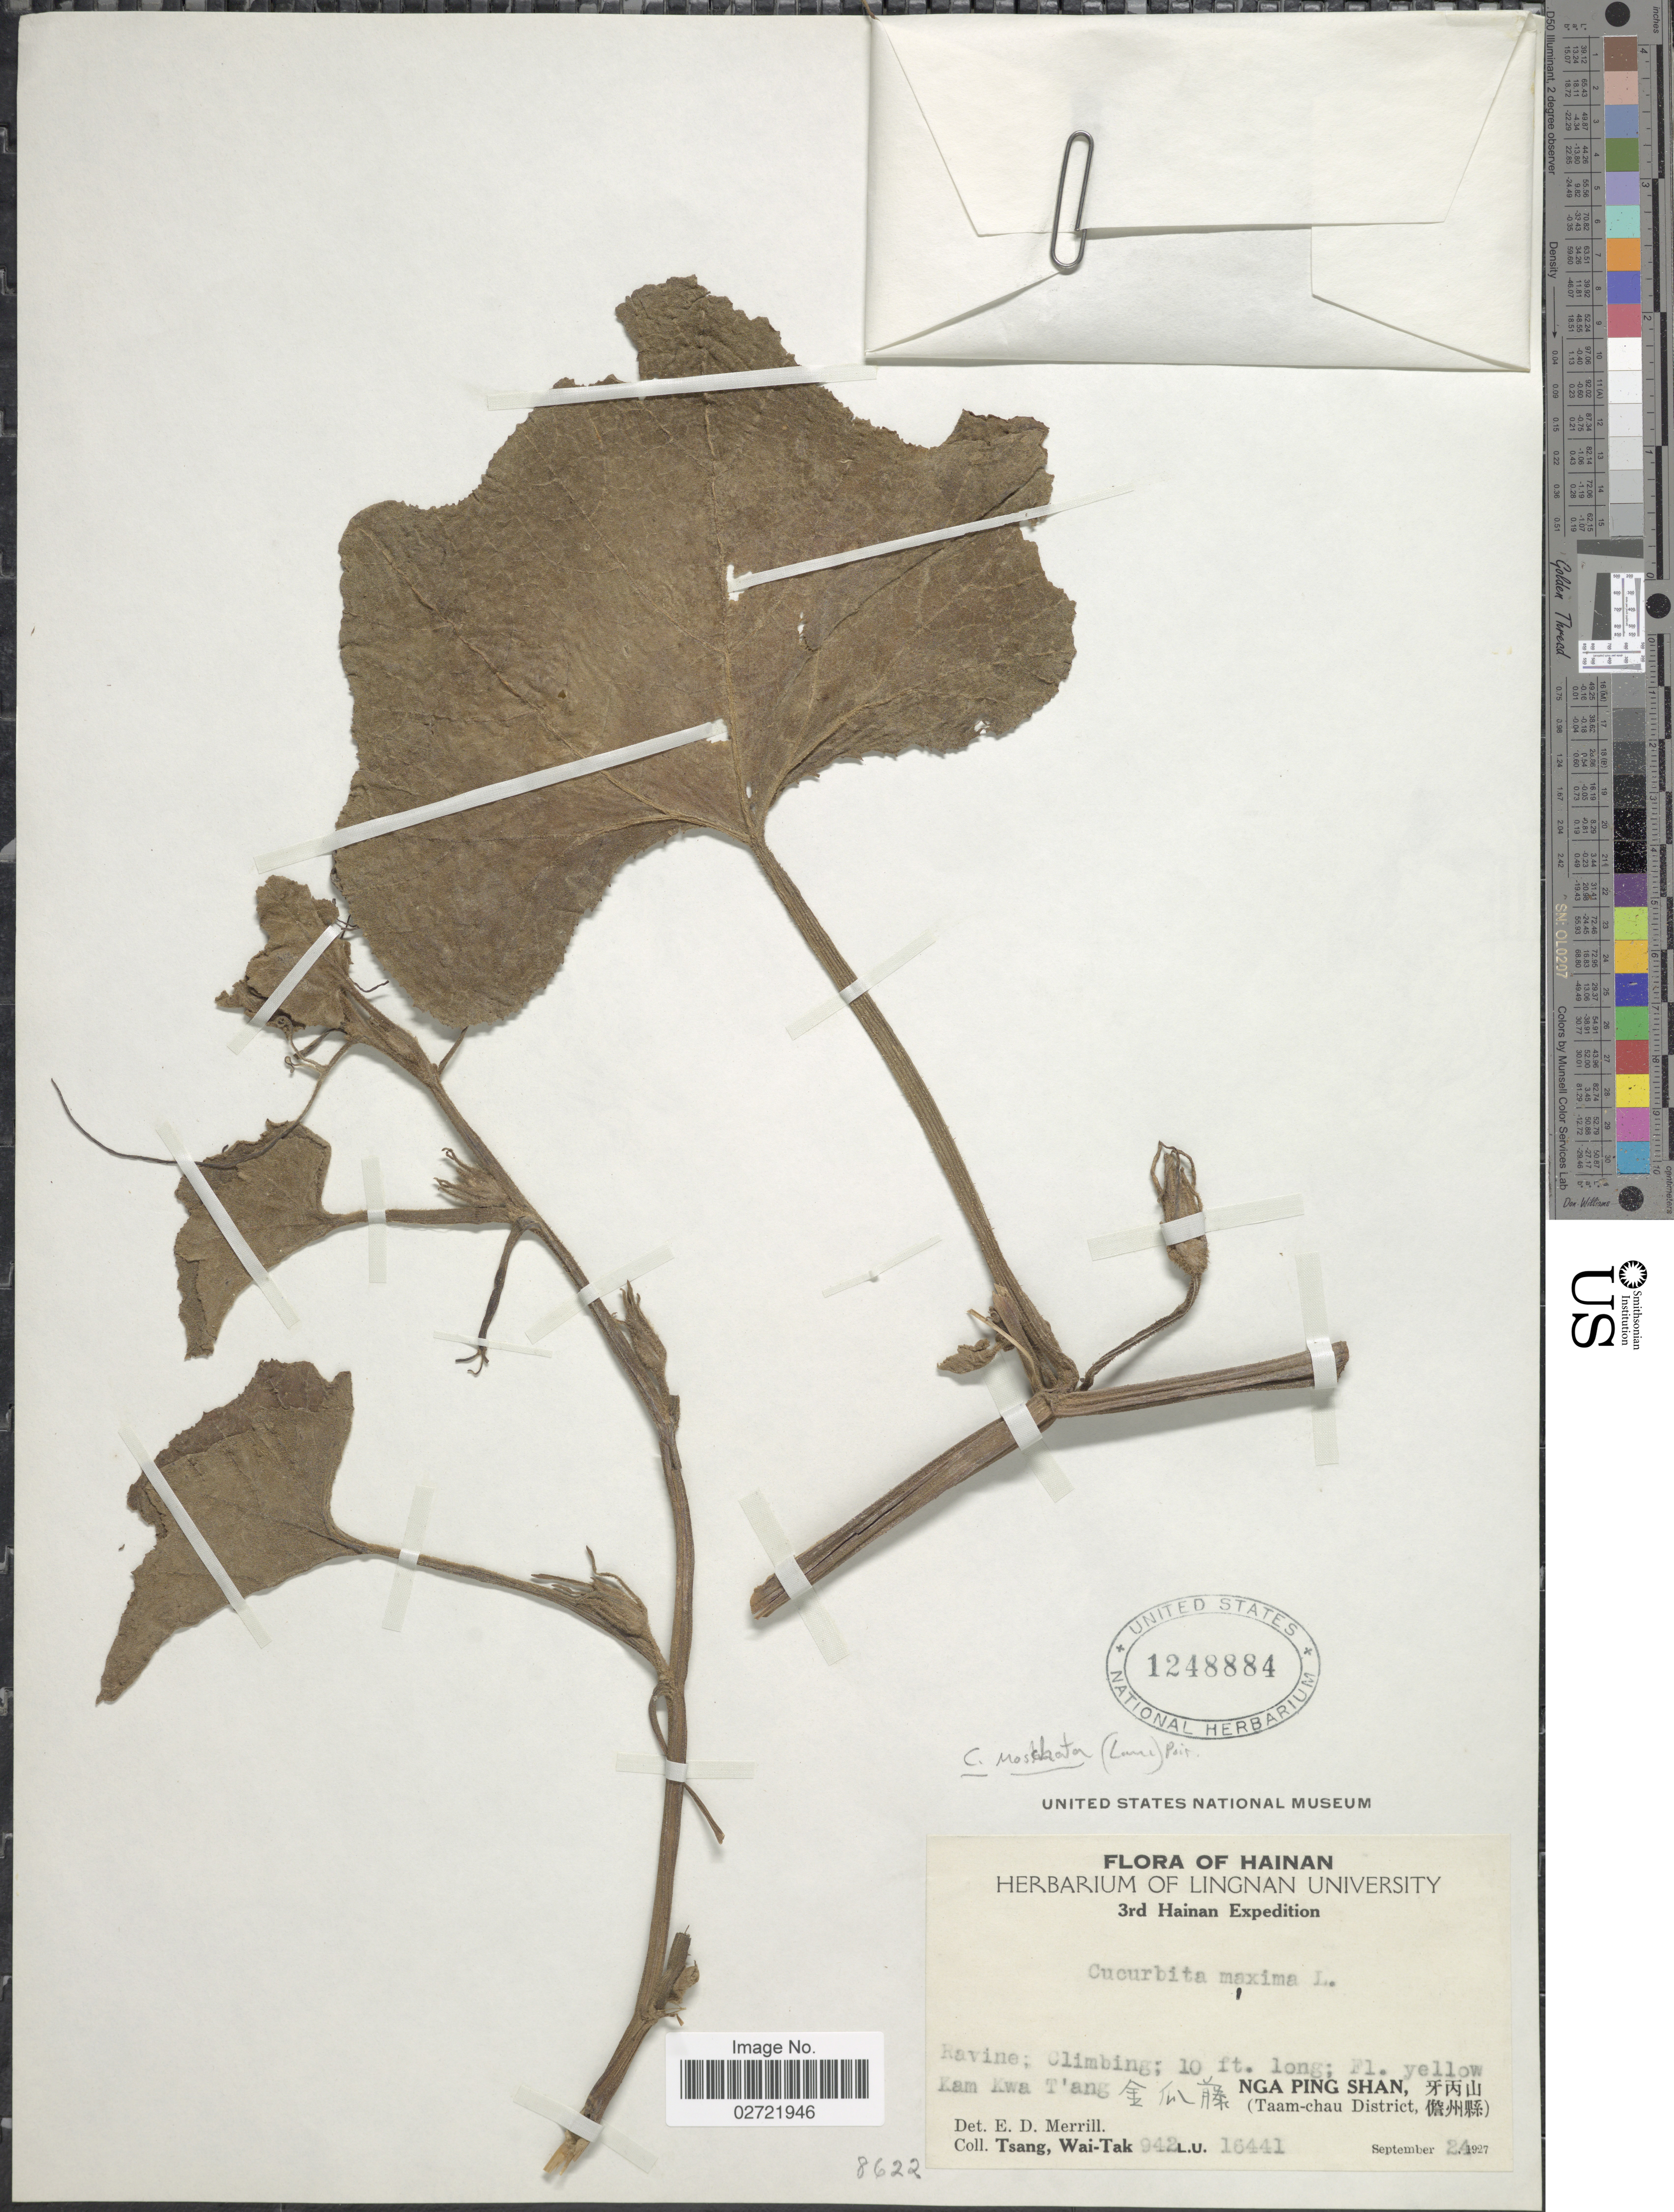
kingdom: Plantae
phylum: Tracheophyta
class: Magnoliopsida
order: Cucurbitales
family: Cucurbitaceae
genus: Cucurbita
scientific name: Cucurbita moschata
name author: (Duch.) Poir.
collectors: W. T. Tsang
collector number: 942/16441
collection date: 1927-09-24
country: China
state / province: Hainan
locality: Ravine, Kam Kwa T'ang, Nga Ping Shan, (Taam-chau District)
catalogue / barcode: US 1248884